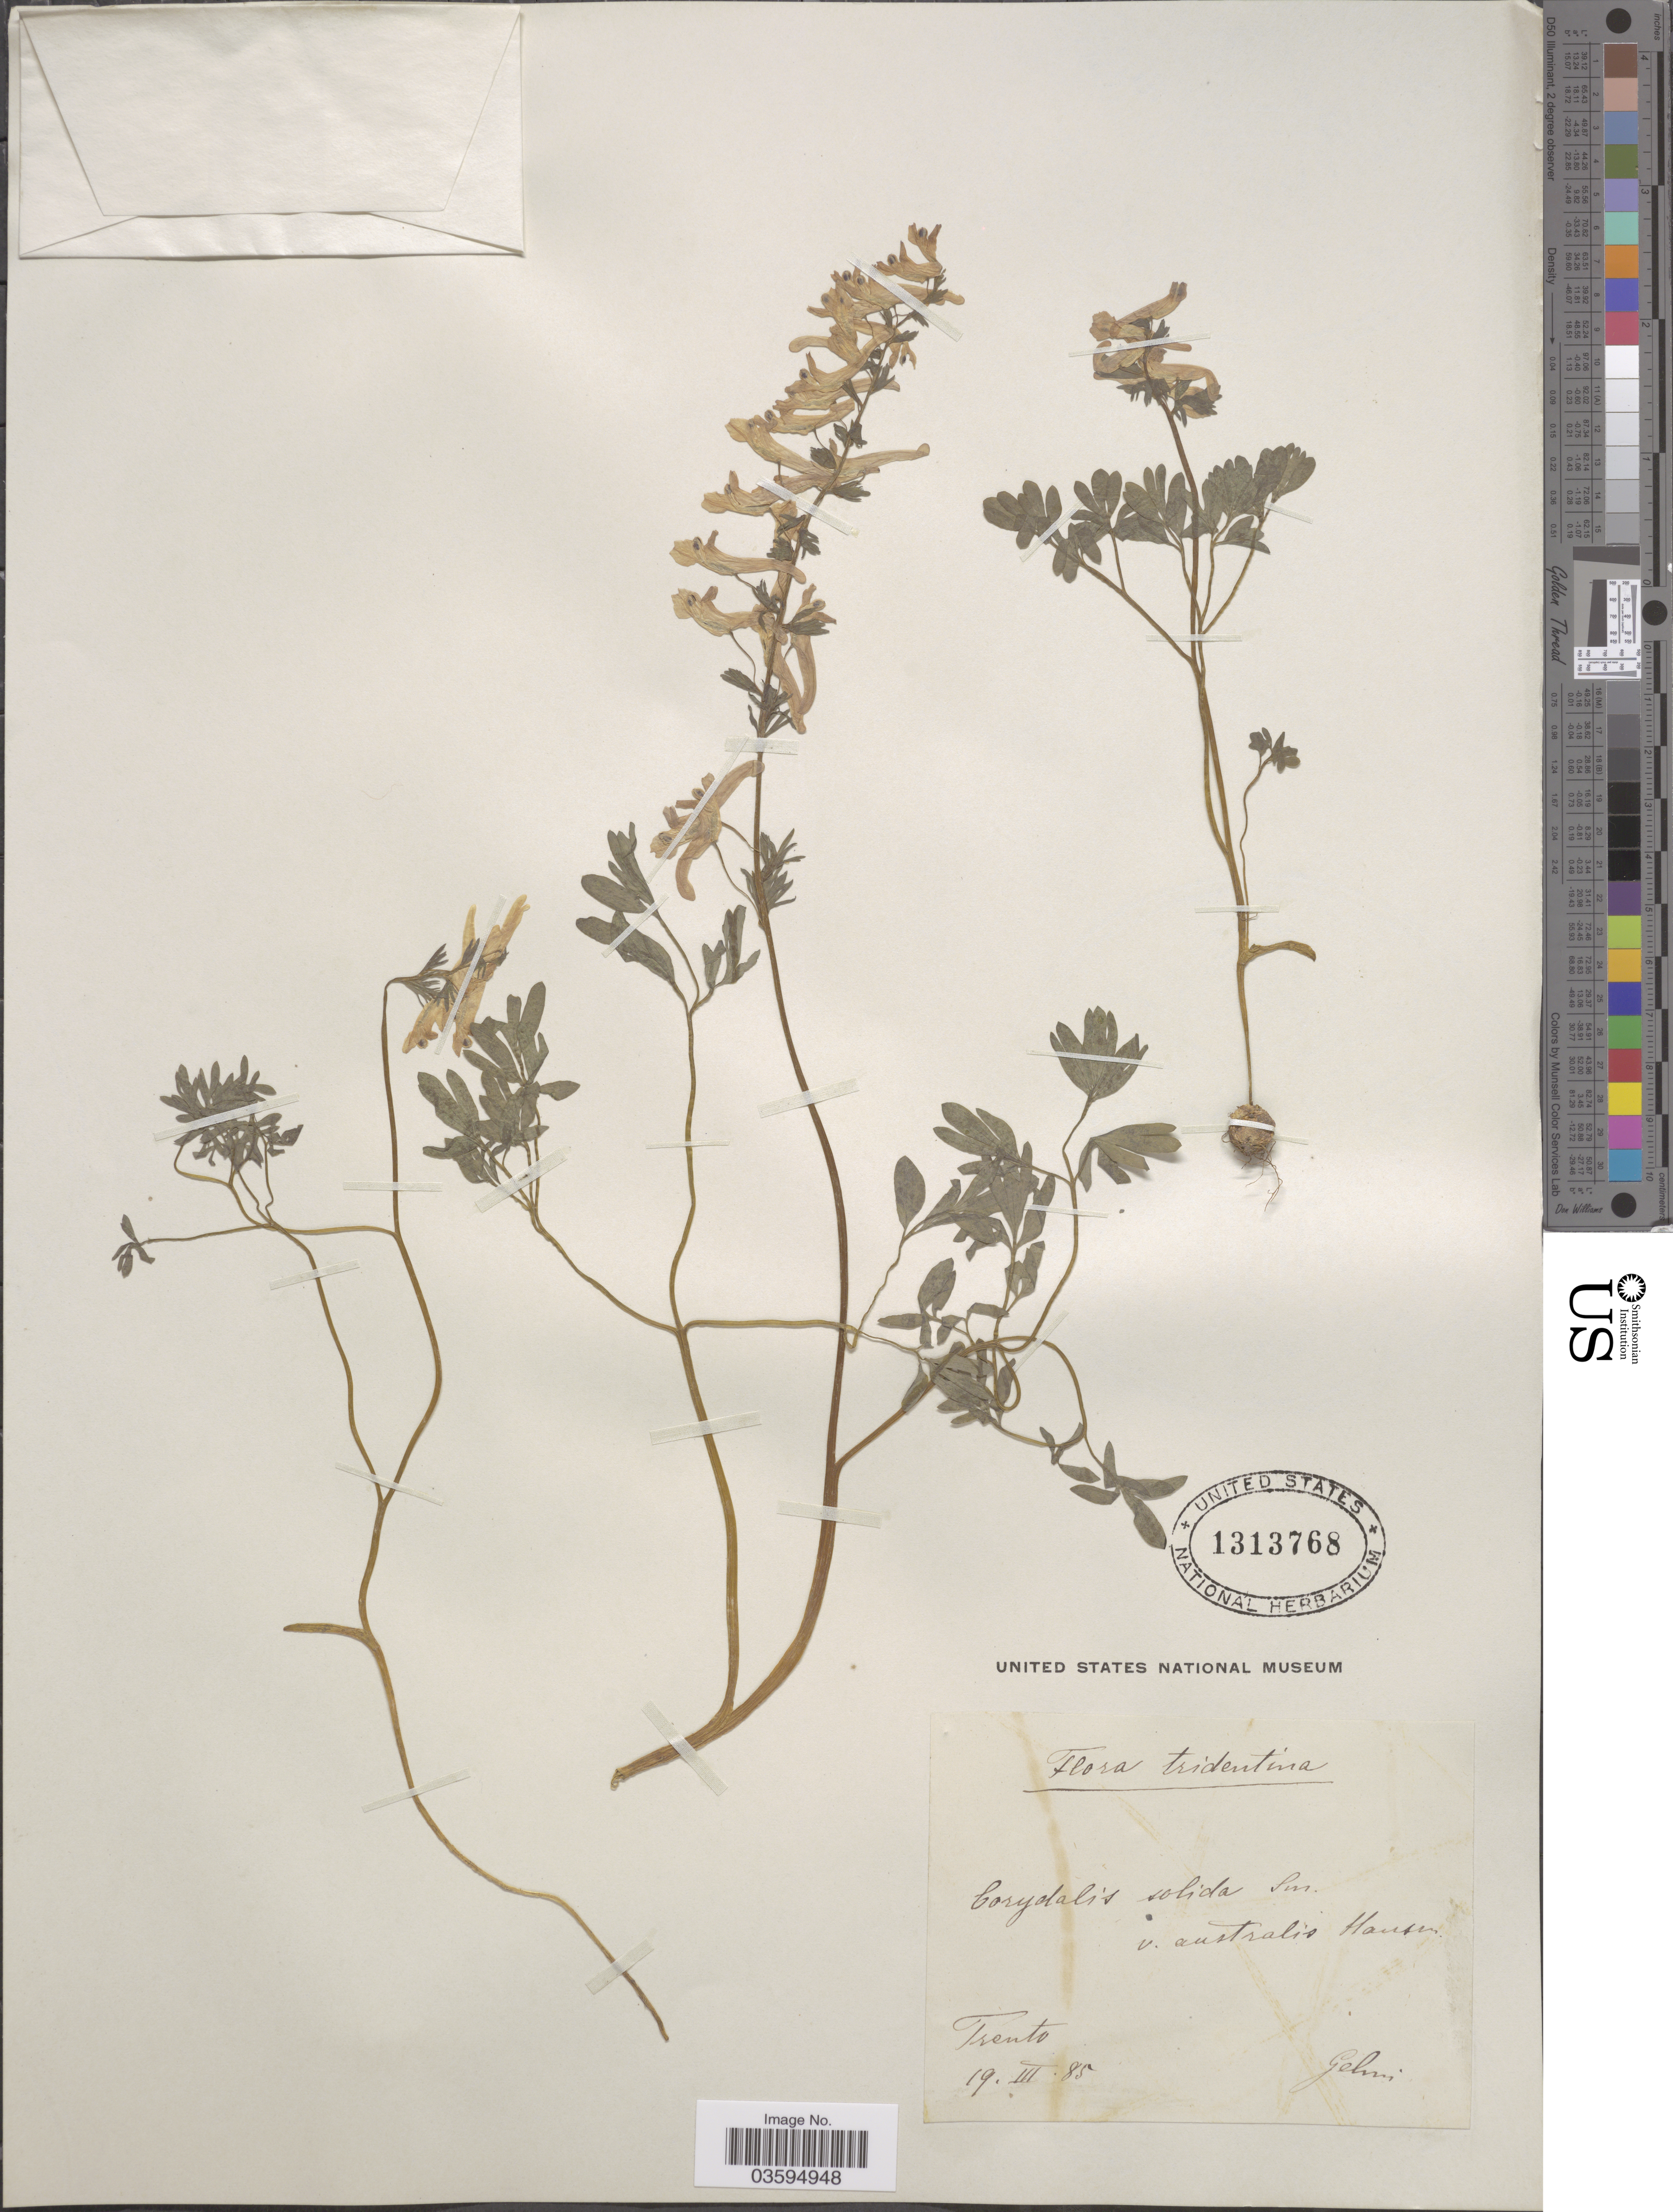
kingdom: Plantae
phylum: Tracheophyta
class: Magnoliopsida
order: Ranunculales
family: Papaveraceae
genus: Corydalis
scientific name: Corydalis solida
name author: (L.) Clairv.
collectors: -. Gelmi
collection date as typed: Transcribed d/m/y: 19/3/85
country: Italy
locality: Tridentina. Trento.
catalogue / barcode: US 1313768